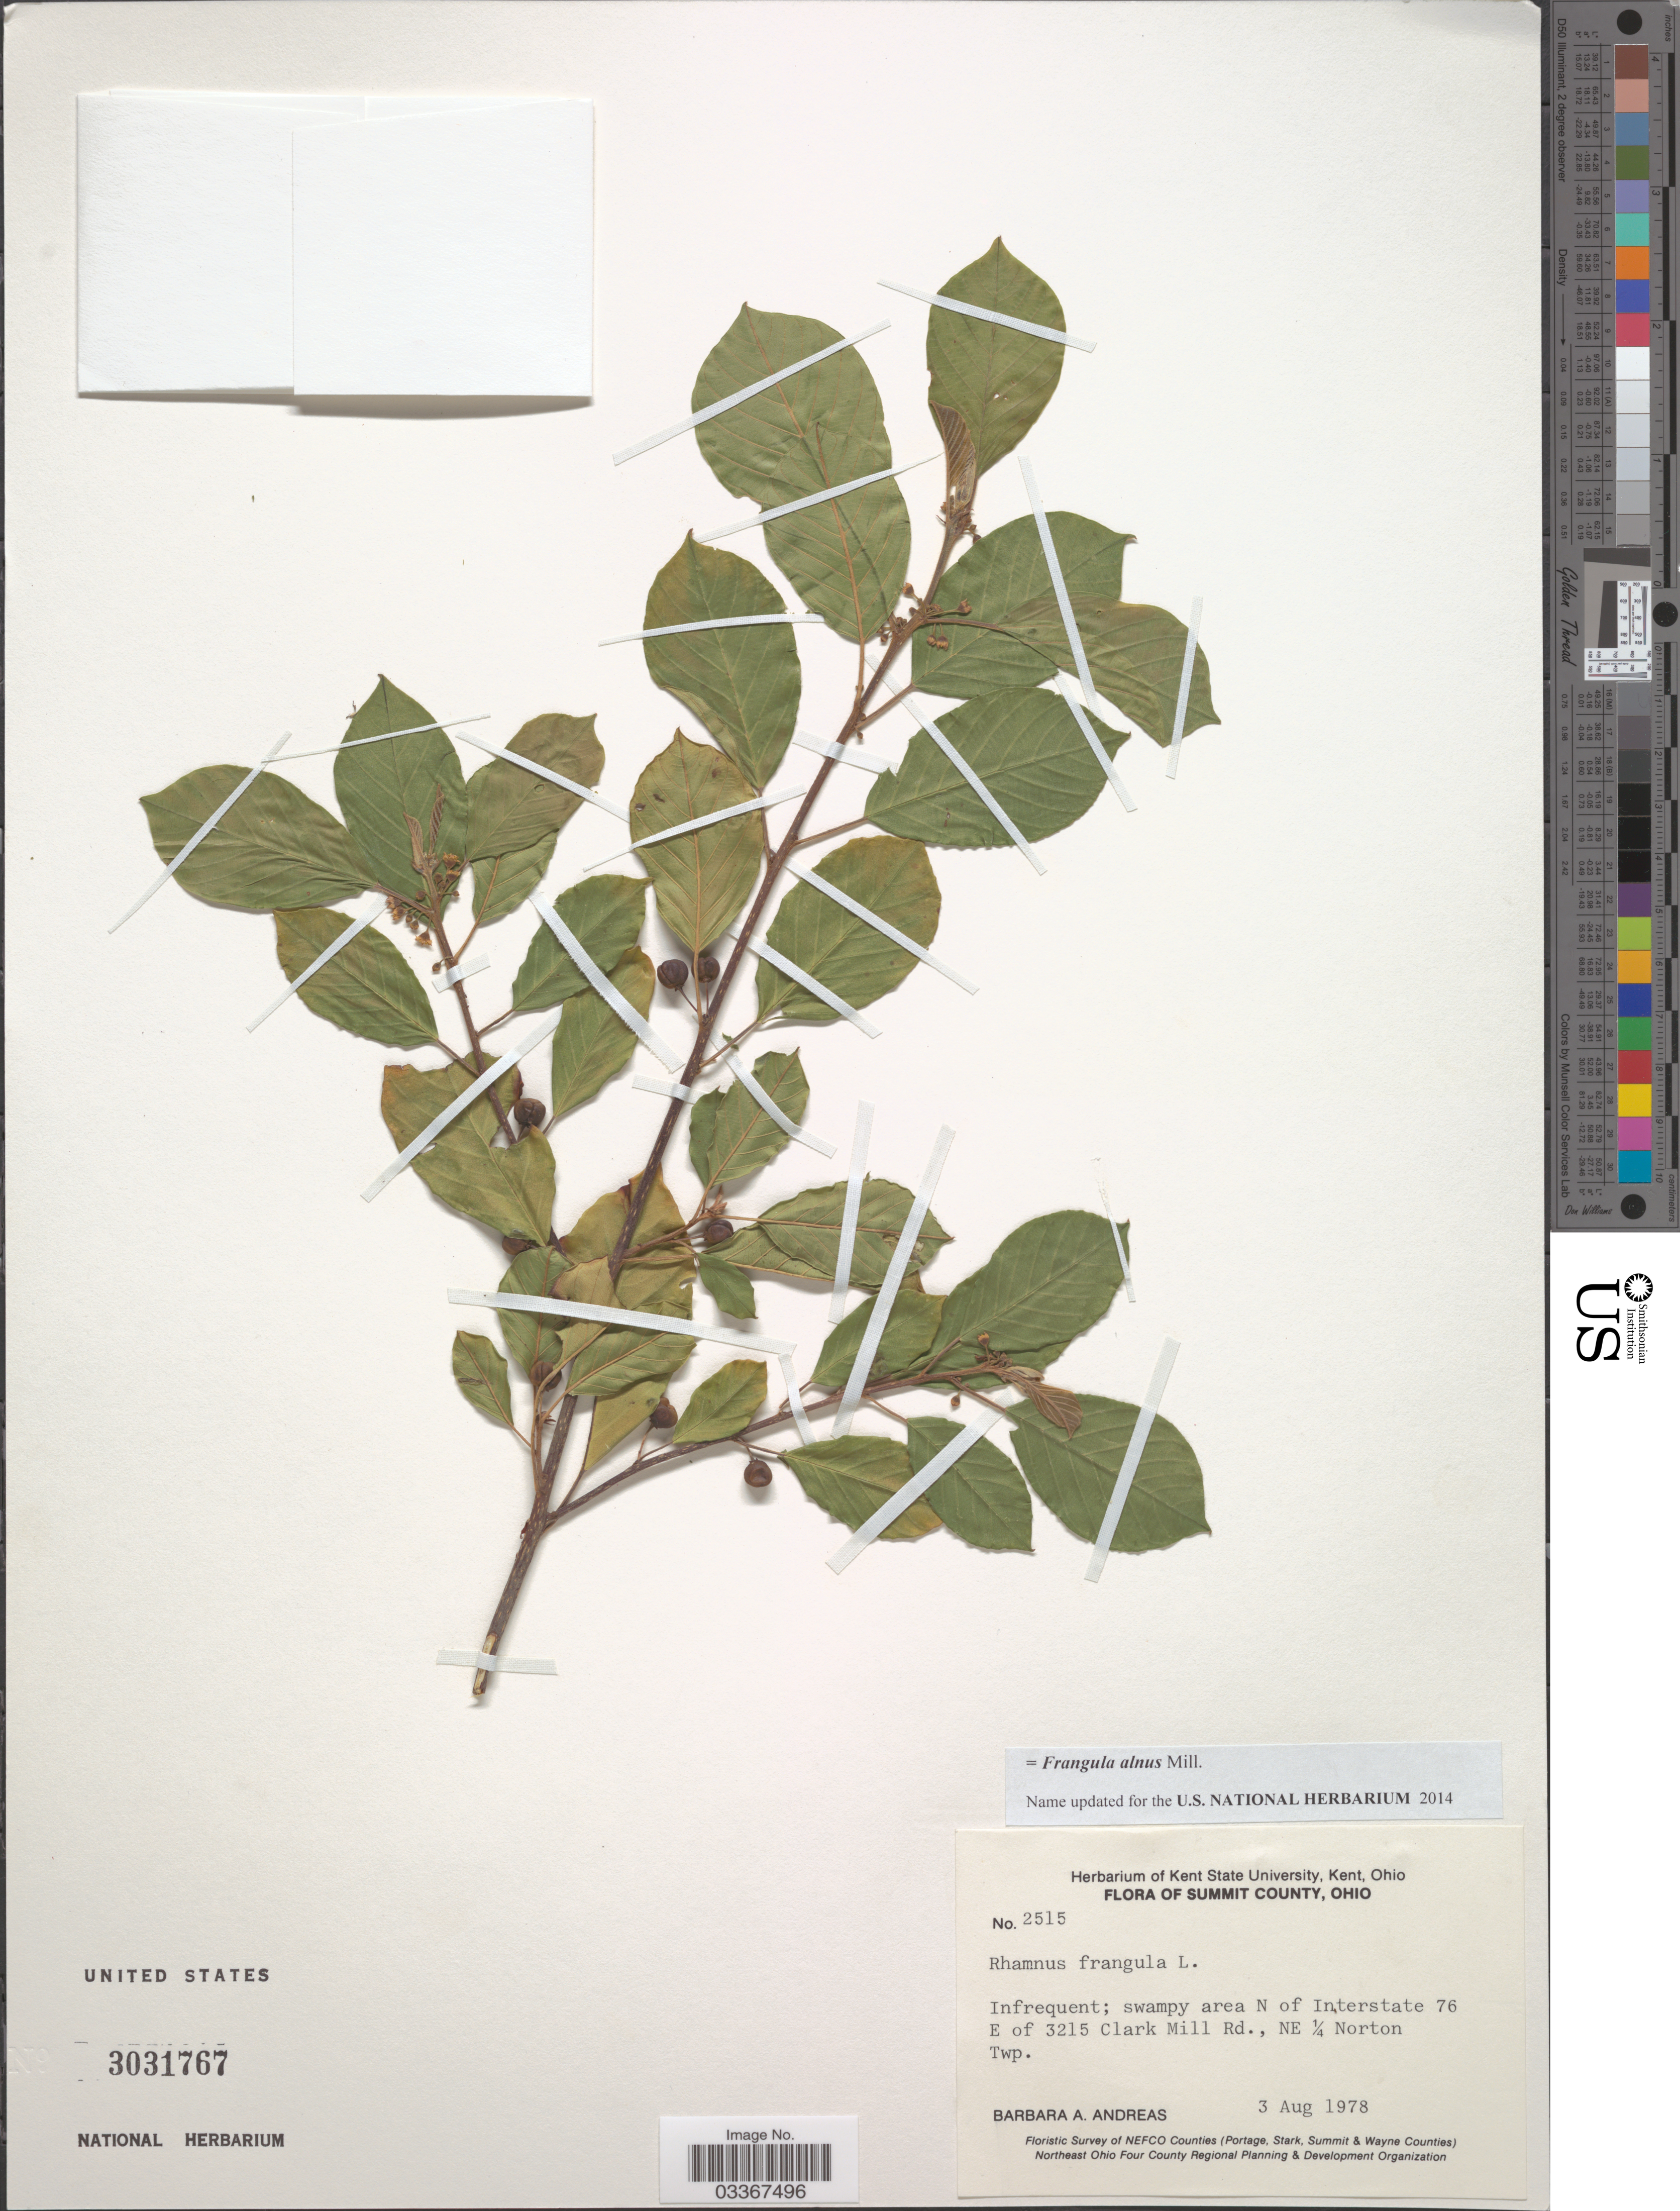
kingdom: Plantae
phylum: Tracheophyta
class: Magnoliopsida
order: Rosales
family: Rhamnaceae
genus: Frangula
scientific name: Frangula alnus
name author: Mill.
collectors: B. A. Andreas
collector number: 2515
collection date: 1978-08-03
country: United States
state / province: Ohio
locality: Summit County. Infrequent: swampy area N of Interstate 76 E of 3215 Clark Mill Rd., NE ¼ Norton Twp.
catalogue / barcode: US 3031767